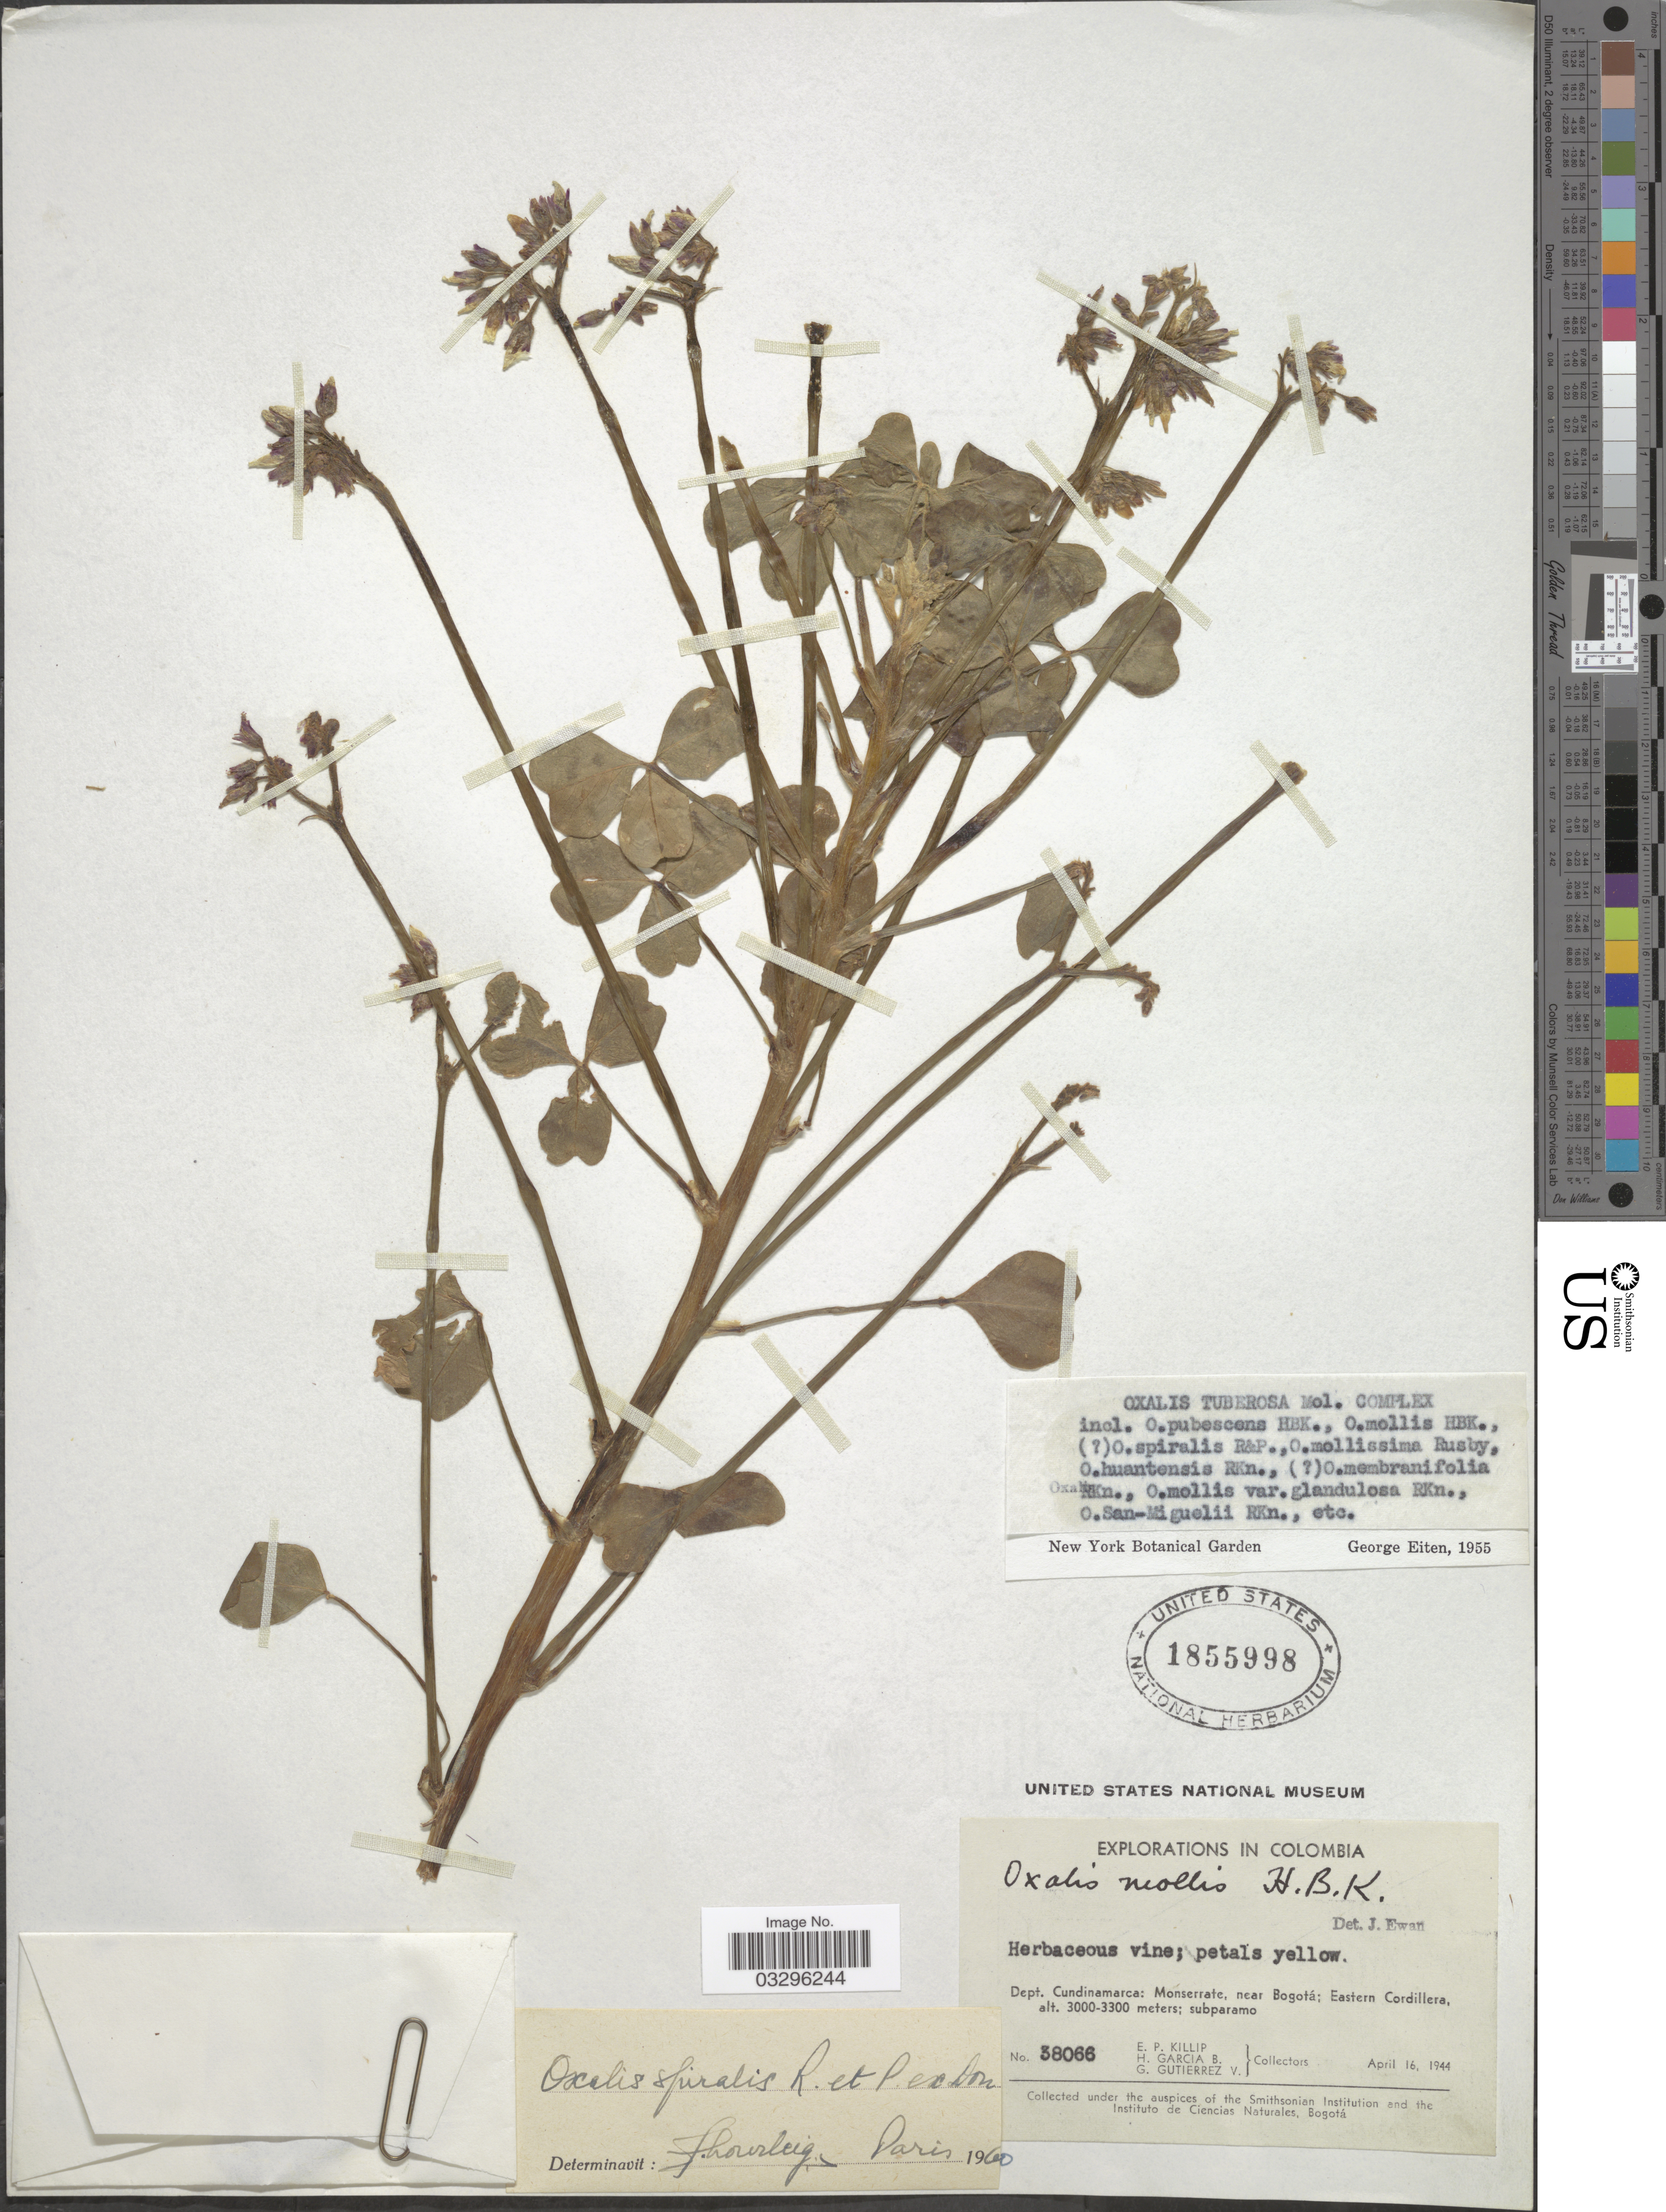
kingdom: Plantae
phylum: Tracheophyta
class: Magnoliopsida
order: Oxalidales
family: Oxalidaceae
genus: Oxalis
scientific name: Oxalis spiralis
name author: Ruiz & Pav. ex G. Don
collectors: E. P. Killip, H. García B. & G. Gutiérrez V.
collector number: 38066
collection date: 1944-04-16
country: Colombia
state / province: Cundinamarca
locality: Dept. Cundinamarca: Monserrate, near Bogotá; Eastern Cordillera.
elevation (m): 3000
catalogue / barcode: US 1855998